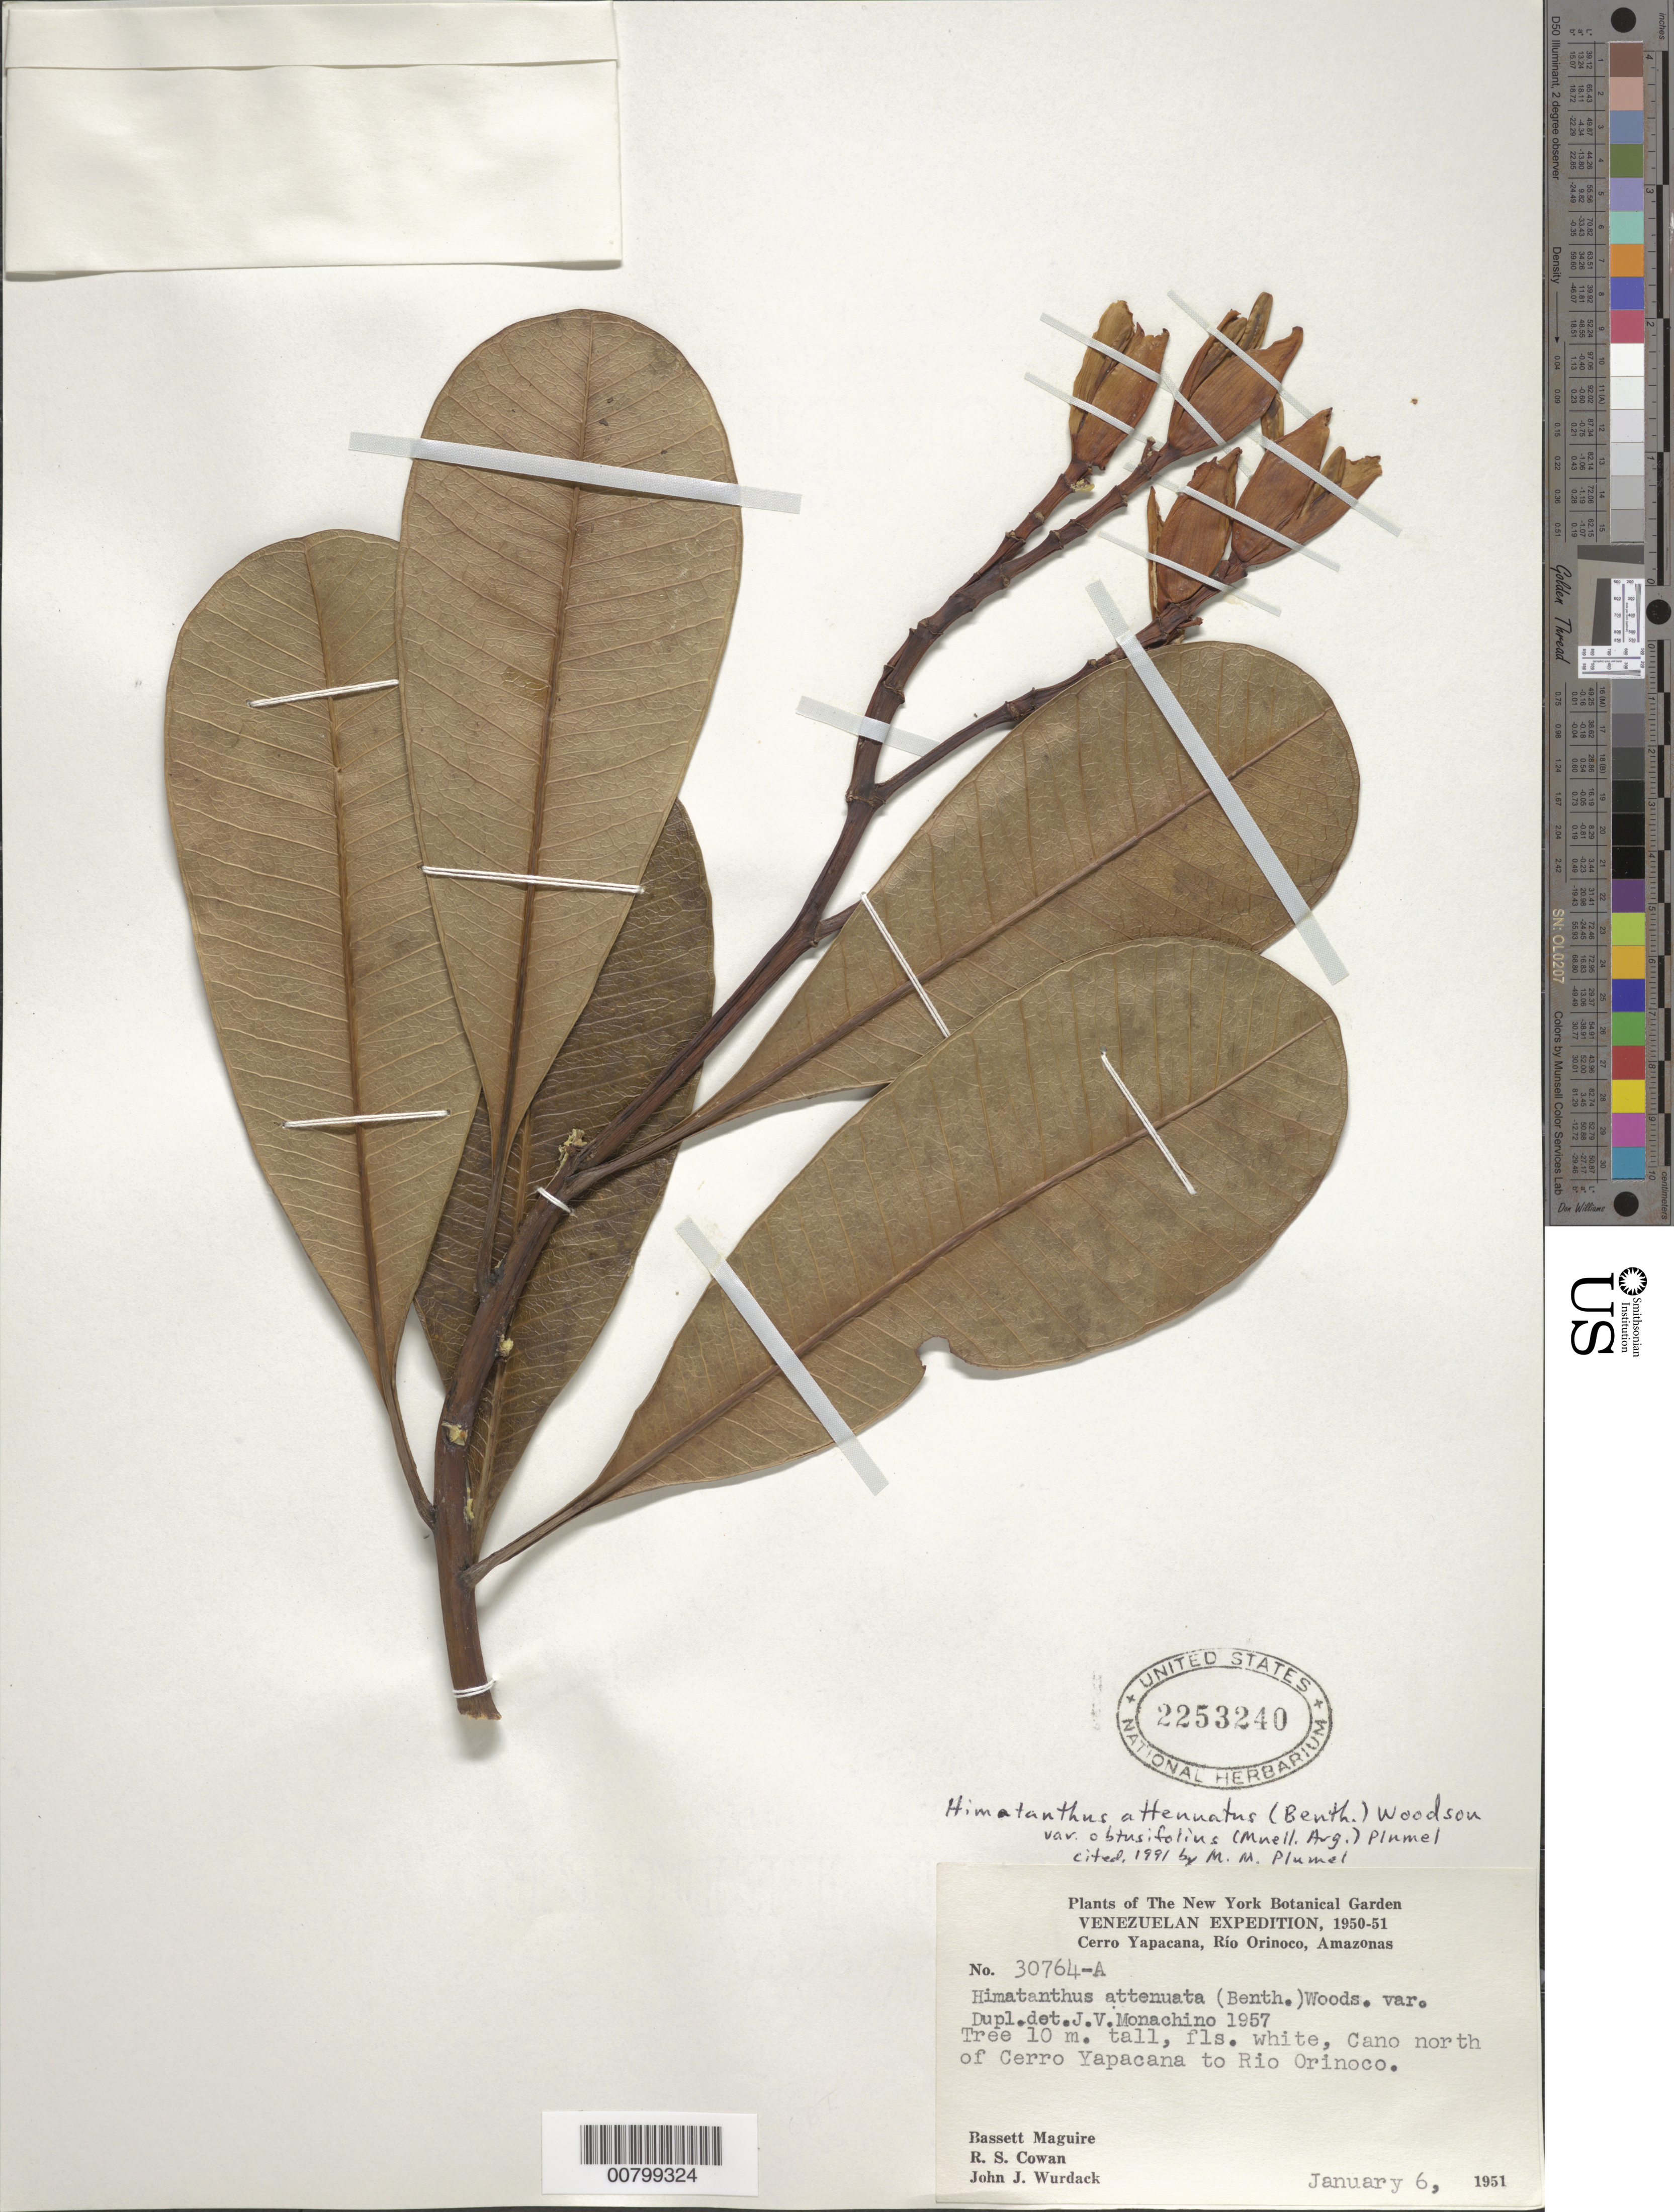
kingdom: Plantae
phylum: Tracheophyta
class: Magnoliopsida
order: Gentianales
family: Apocynaceae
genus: Himatanthus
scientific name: Himatanthus attenuatus var. obtusifolius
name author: (Müll. Arg.) Plumel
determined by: Plumel, M. - M.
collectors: B. Maguire, R. S. Cowan & J. J. Wurdack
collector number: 30764 A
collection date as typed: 6-Jan-51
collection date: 1951-01-06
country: Venezuela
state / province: Amazonas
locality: Cerro Yapacána, caño N of, to Río Orinoco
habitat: Along caño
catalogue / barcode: US 2253240